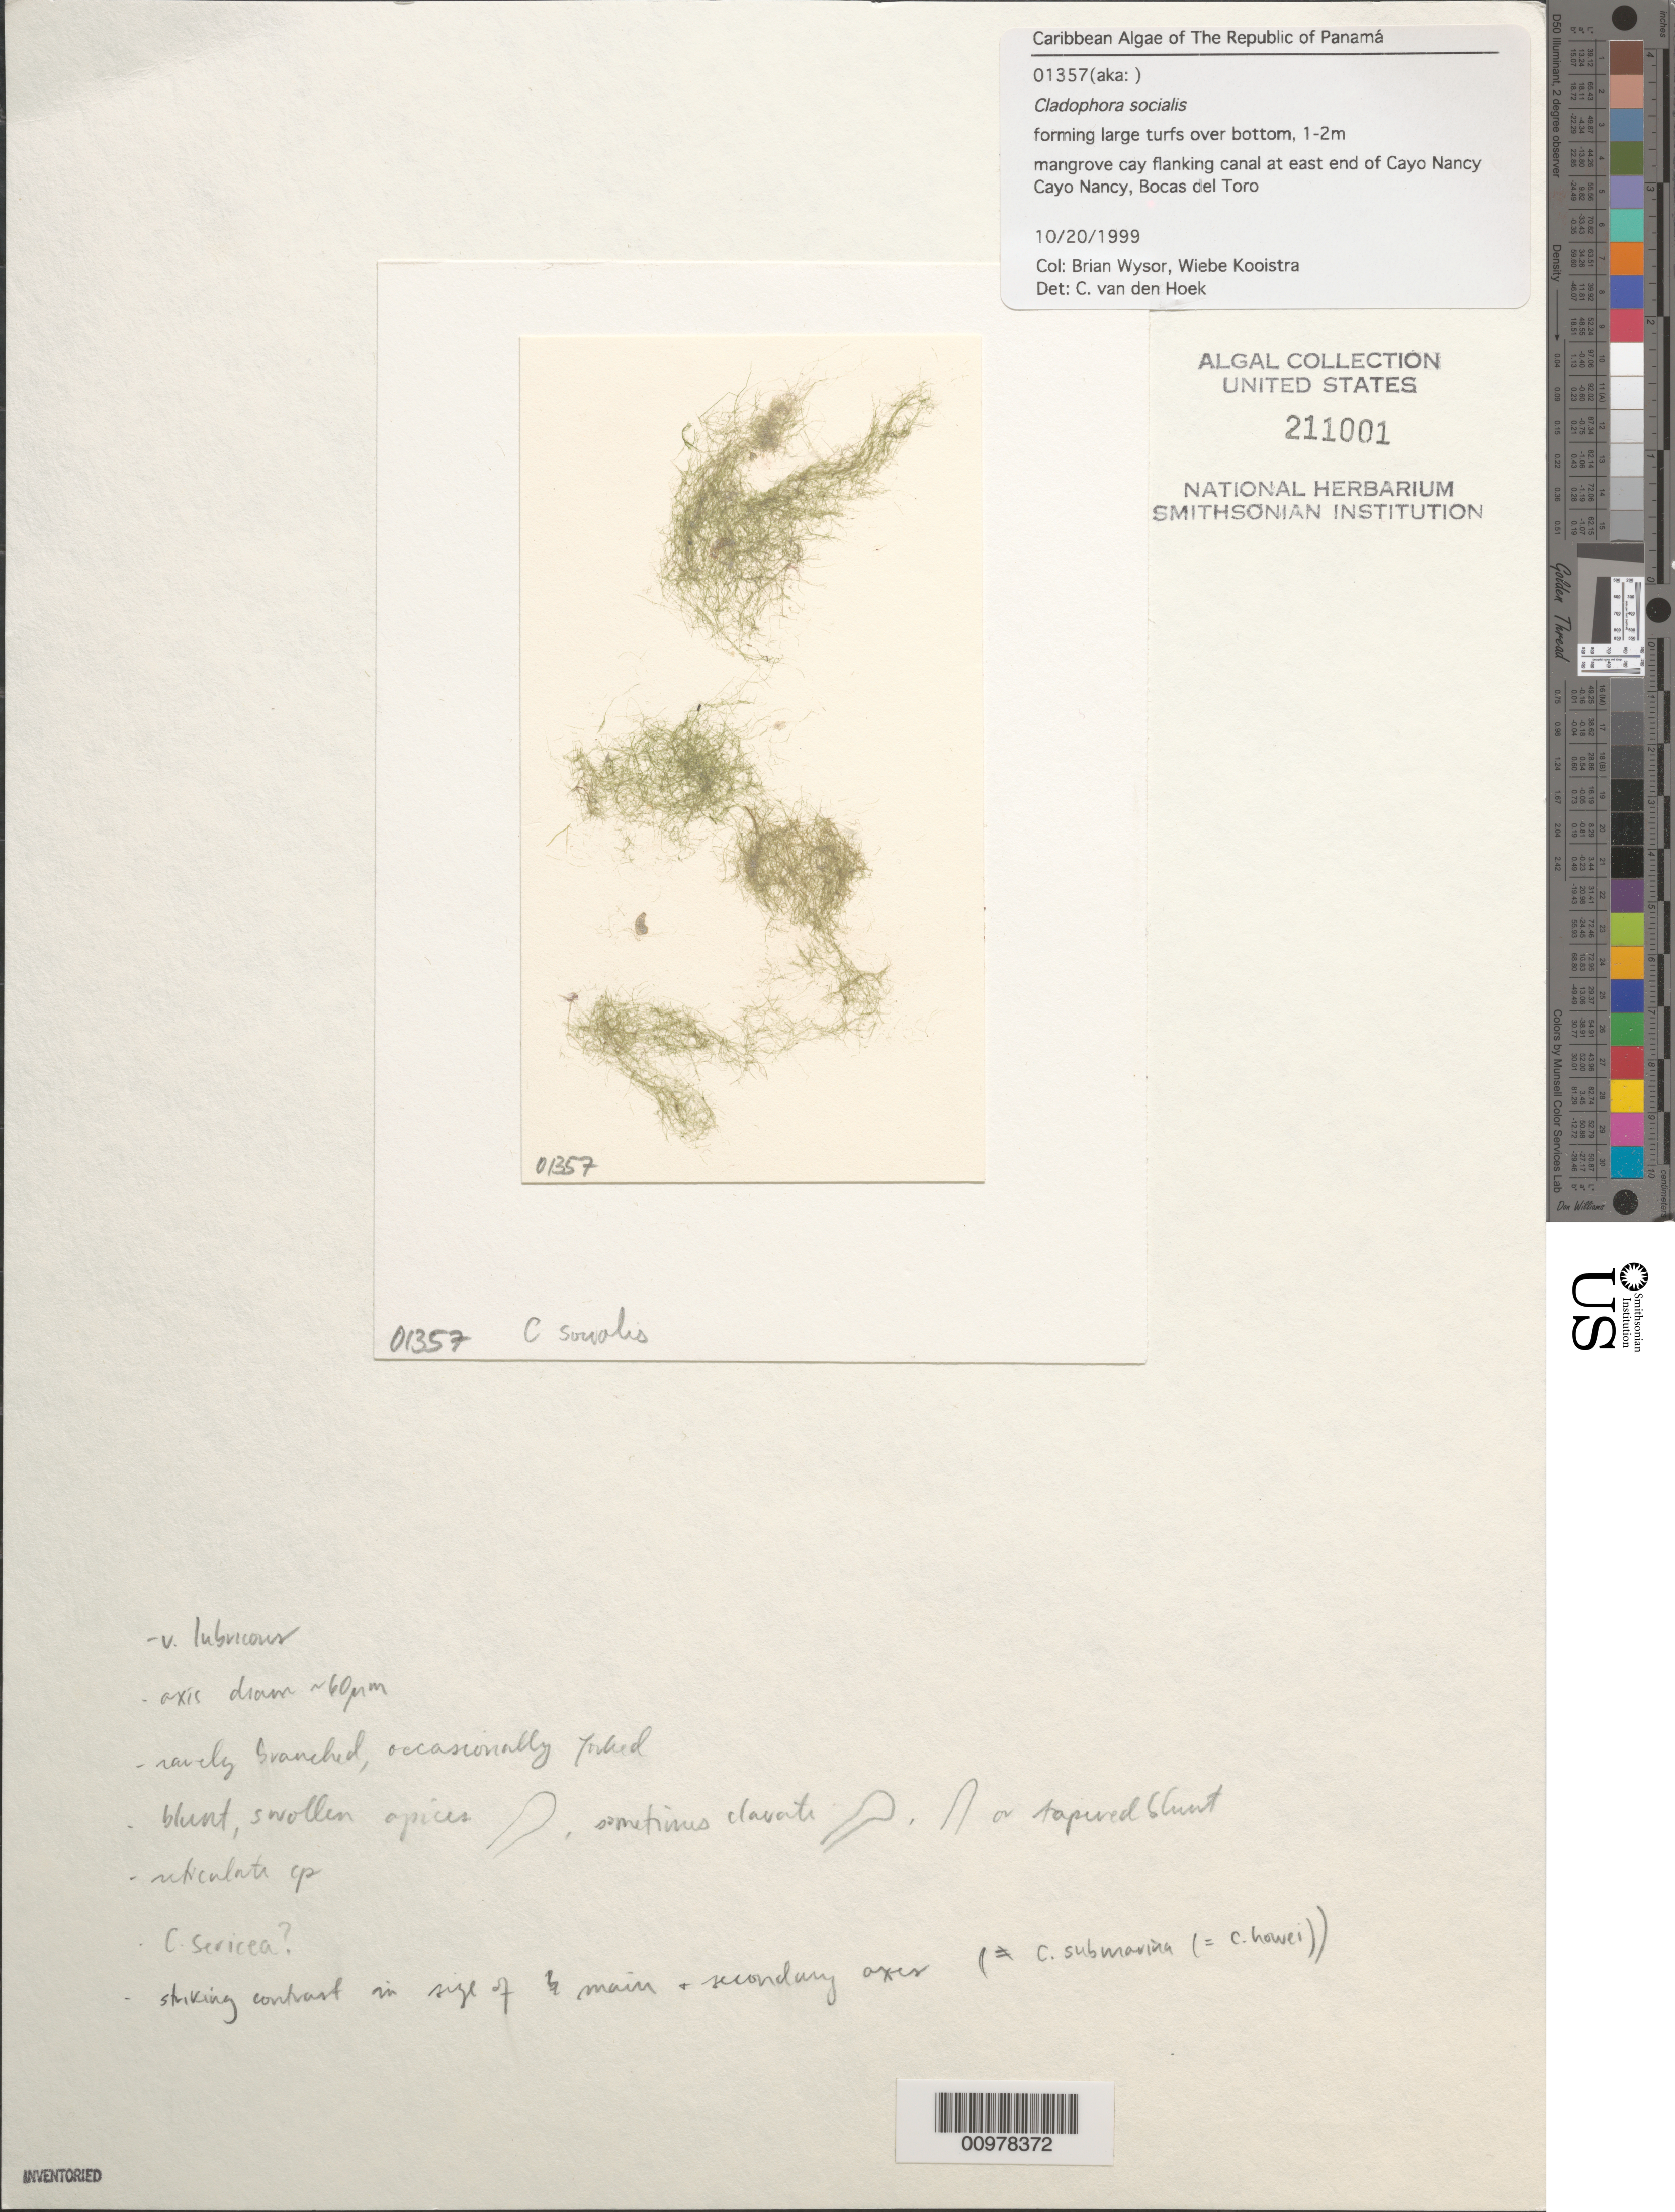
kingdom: Plantae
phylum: Chlorophyta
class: Ulvophyceae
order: Cladophorales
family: Cladophoraceae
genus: Cladophora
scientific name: Cladophora socialis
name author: Kütz.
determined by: Hoek, C. van den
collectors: B. Wysor & W. Kooistra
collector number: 01357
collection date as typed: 20 Oct 1999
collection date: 1999-10-20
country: Panama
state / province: Bocas del Toro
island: Cayo Nancy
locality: Mangrove cay flanking canal at east end of Cayo Nancy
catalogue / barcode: US 211001